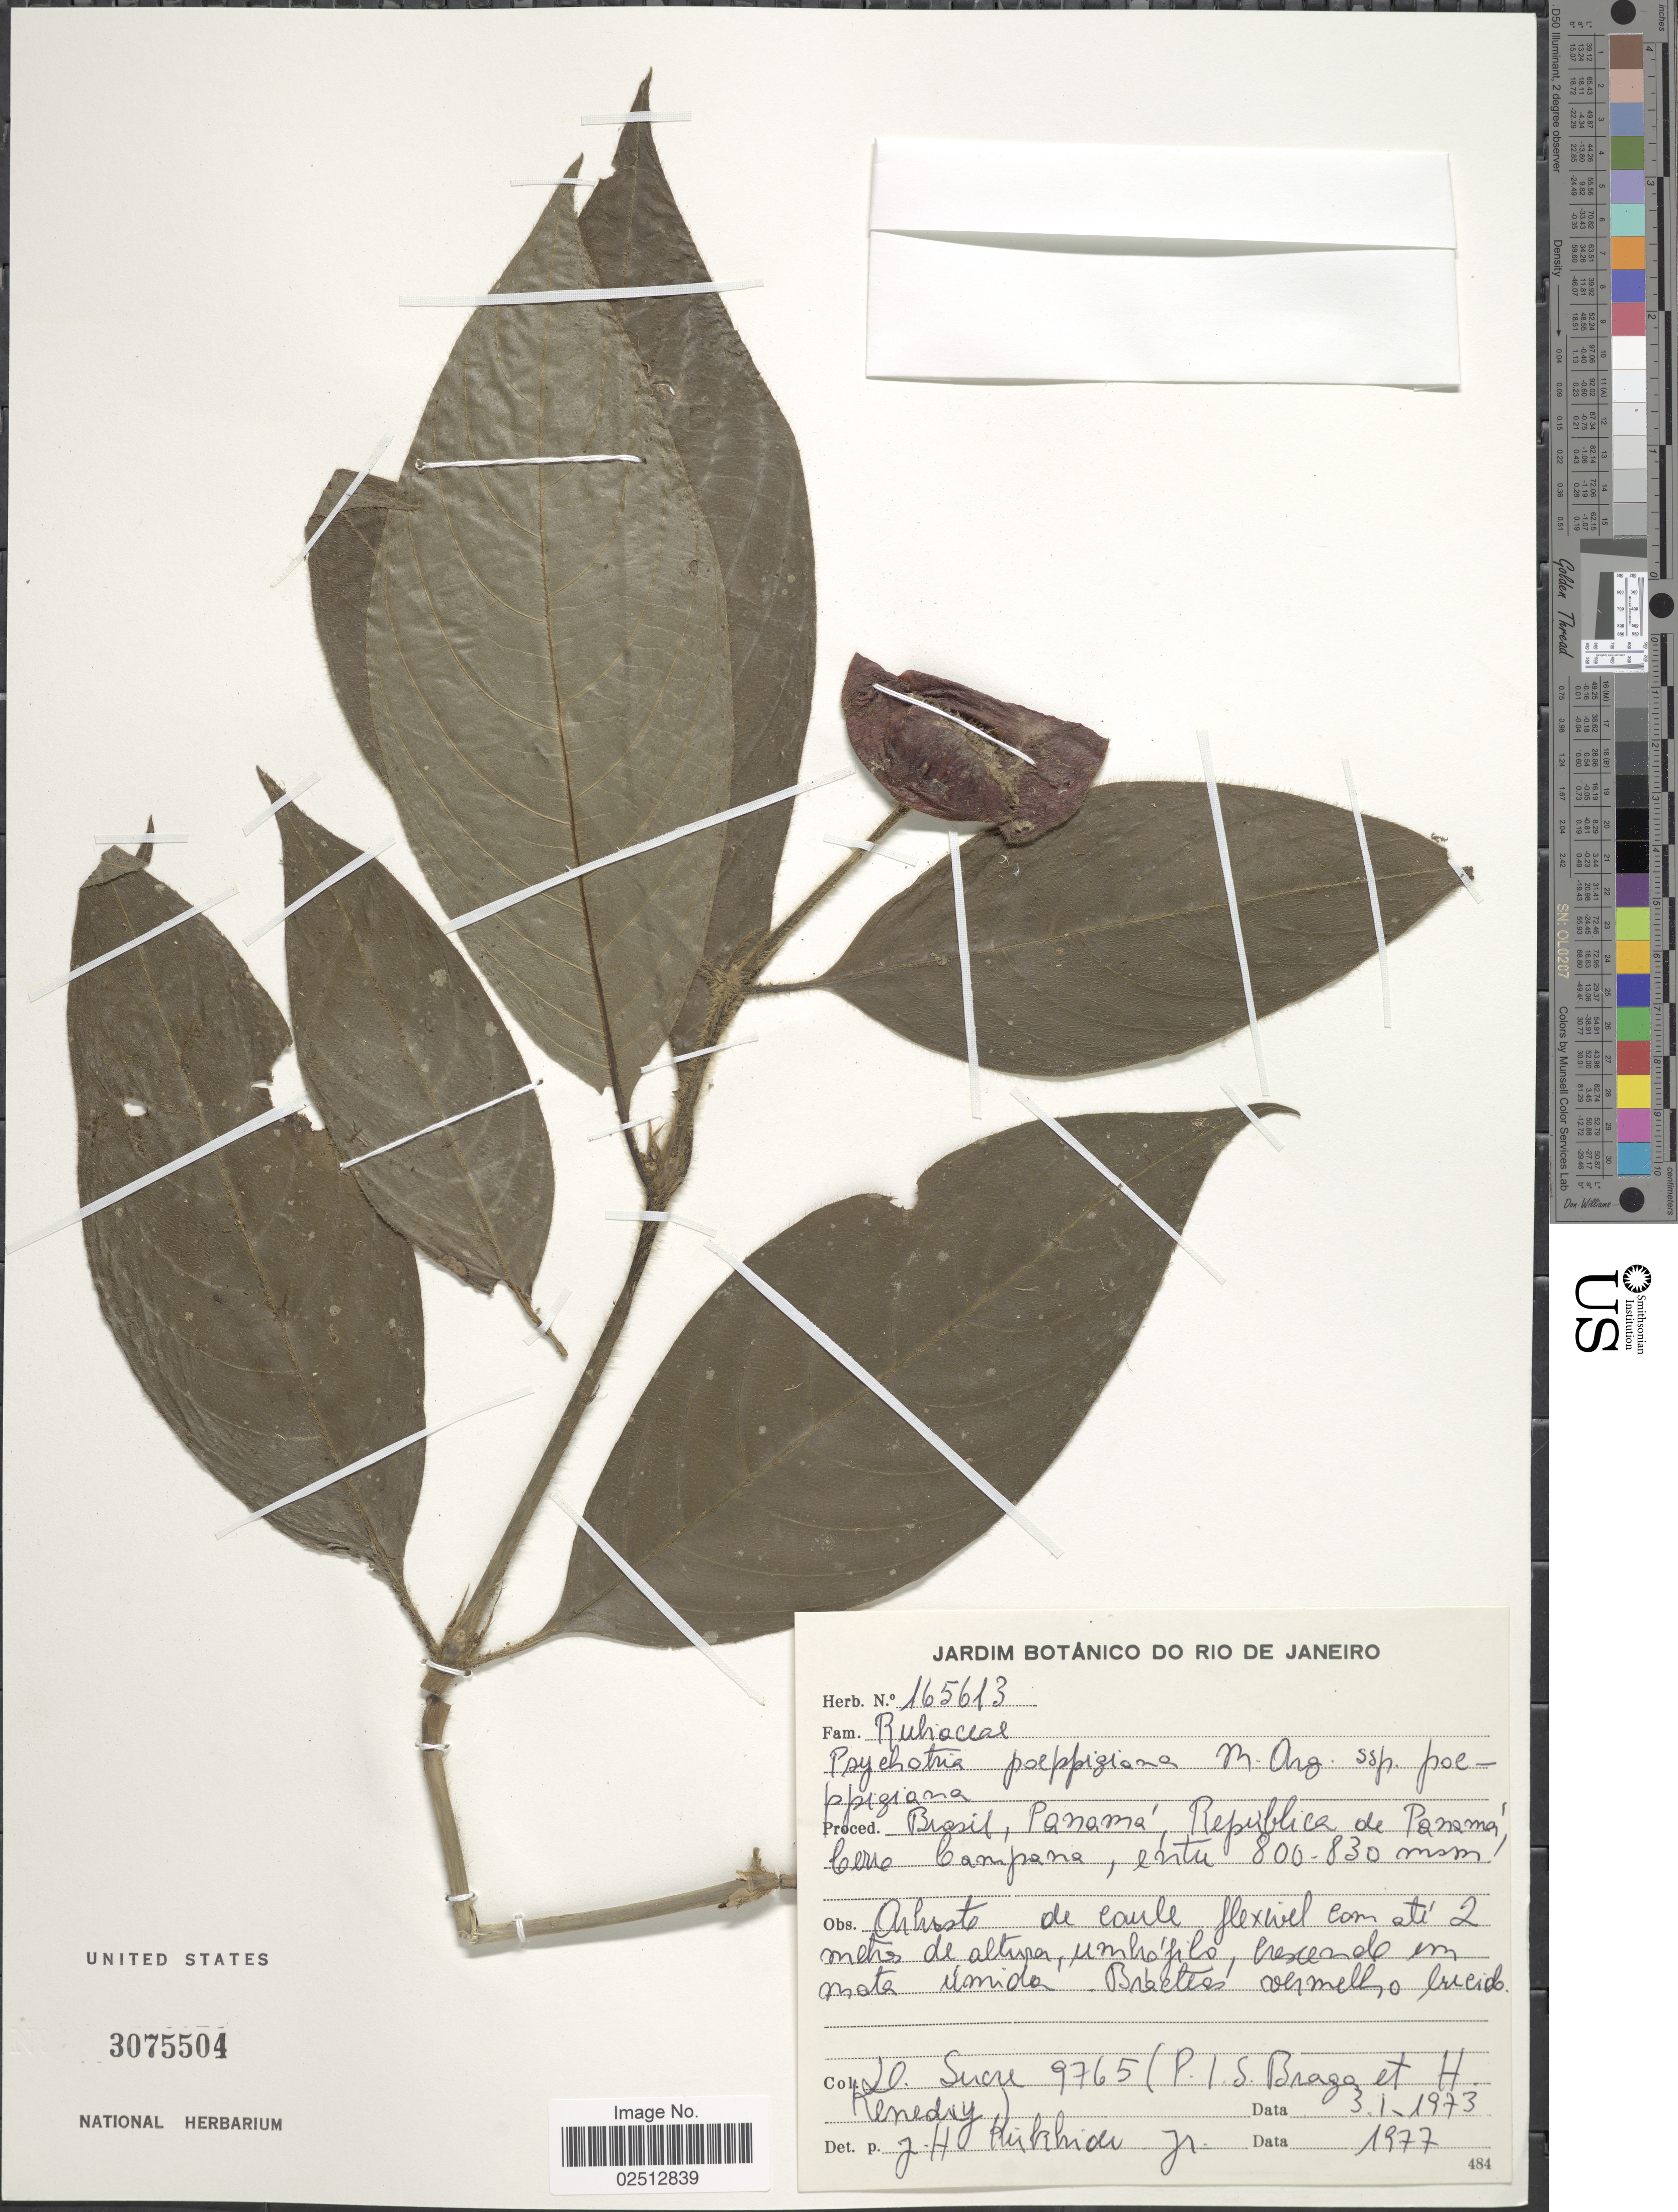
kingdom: Plantae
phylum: Tracheophyta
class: Magnoliopsida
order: Gentianales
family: Rubiaceae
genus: Psychotria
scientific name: Psychotria poeppigiana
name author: Müll. Arg.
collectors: D. Sucre, P. I. S. Braga & H. Kenedy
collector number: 9765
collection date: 1973-01-03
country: Panama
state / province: Panamá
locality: Brasil, Panama, Republica de Panama, Cerro Campana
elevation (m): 800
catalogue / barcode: US 3075504